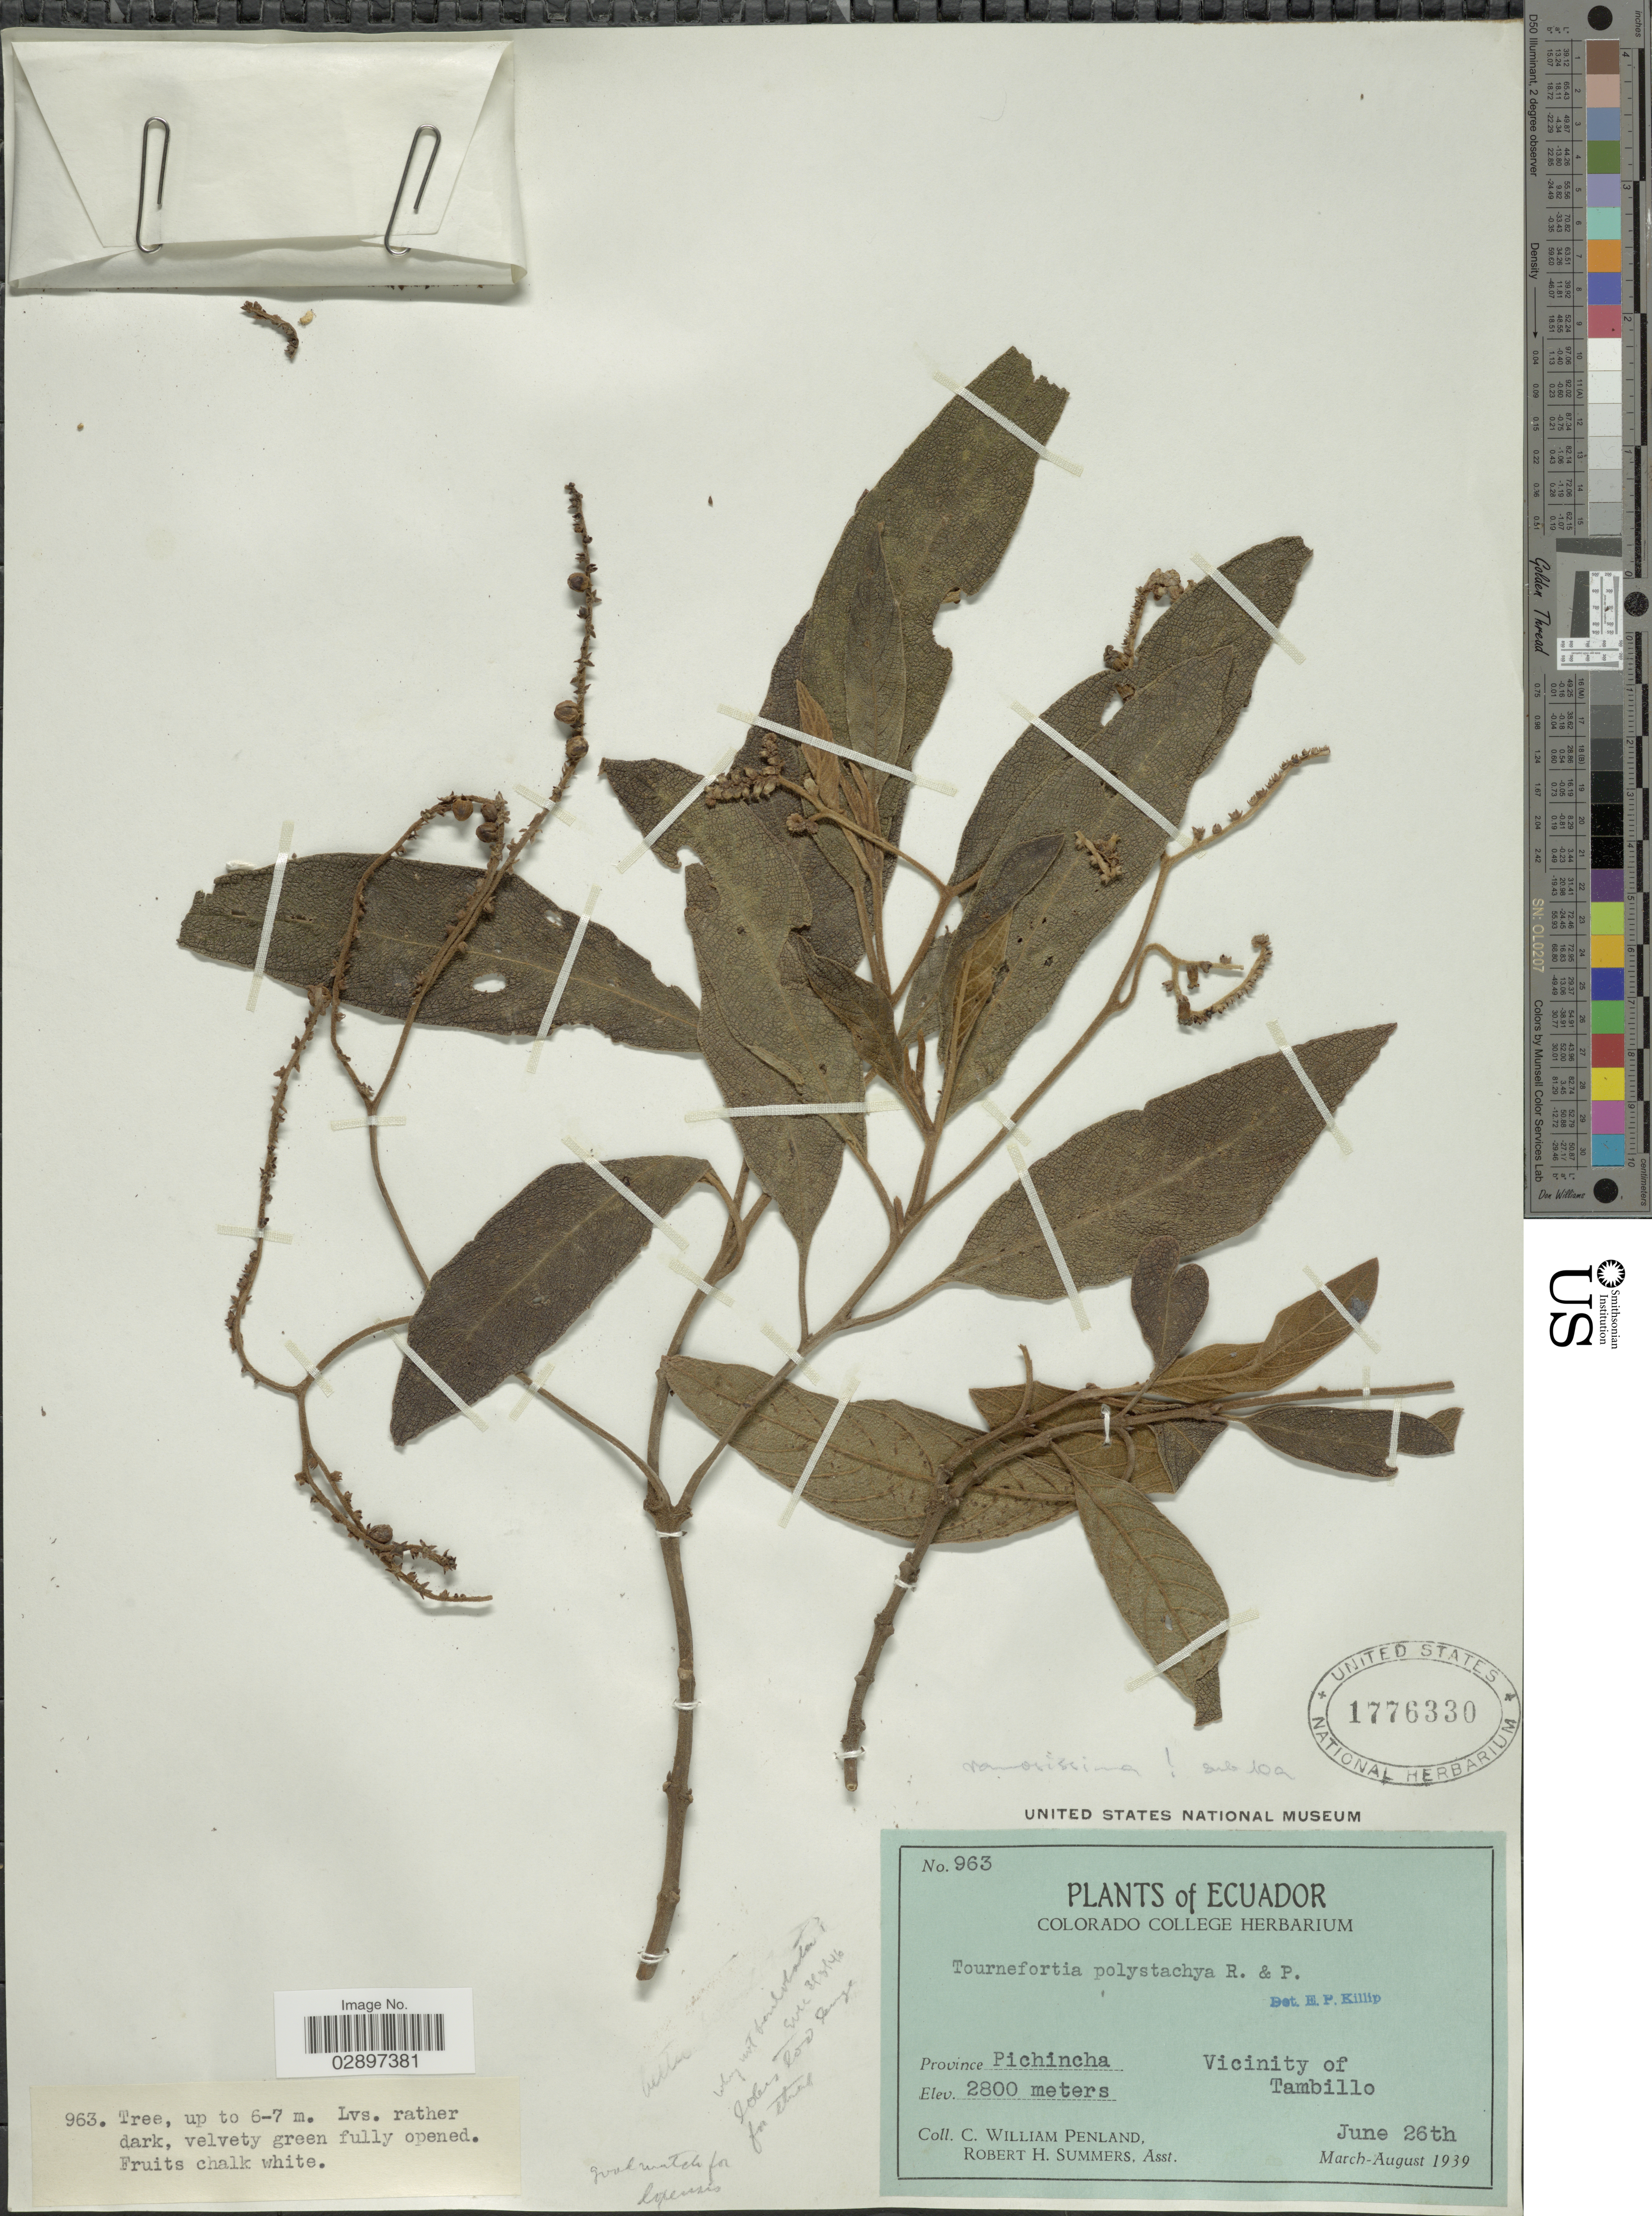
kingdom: Plantae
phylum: Tracheophyta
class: Magnoliopsida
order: Boraginales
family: Heliotropiaceae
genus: Tournefortia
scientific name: Tournefortia polystachya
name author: Ruiz & Pav.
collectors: C. W. Penland & R. Summers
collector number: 963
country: Ecuador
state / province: Pichincha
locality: Province Pichincha, Vicinity of Tambillo.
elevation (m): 2800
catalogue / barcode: US 1776330